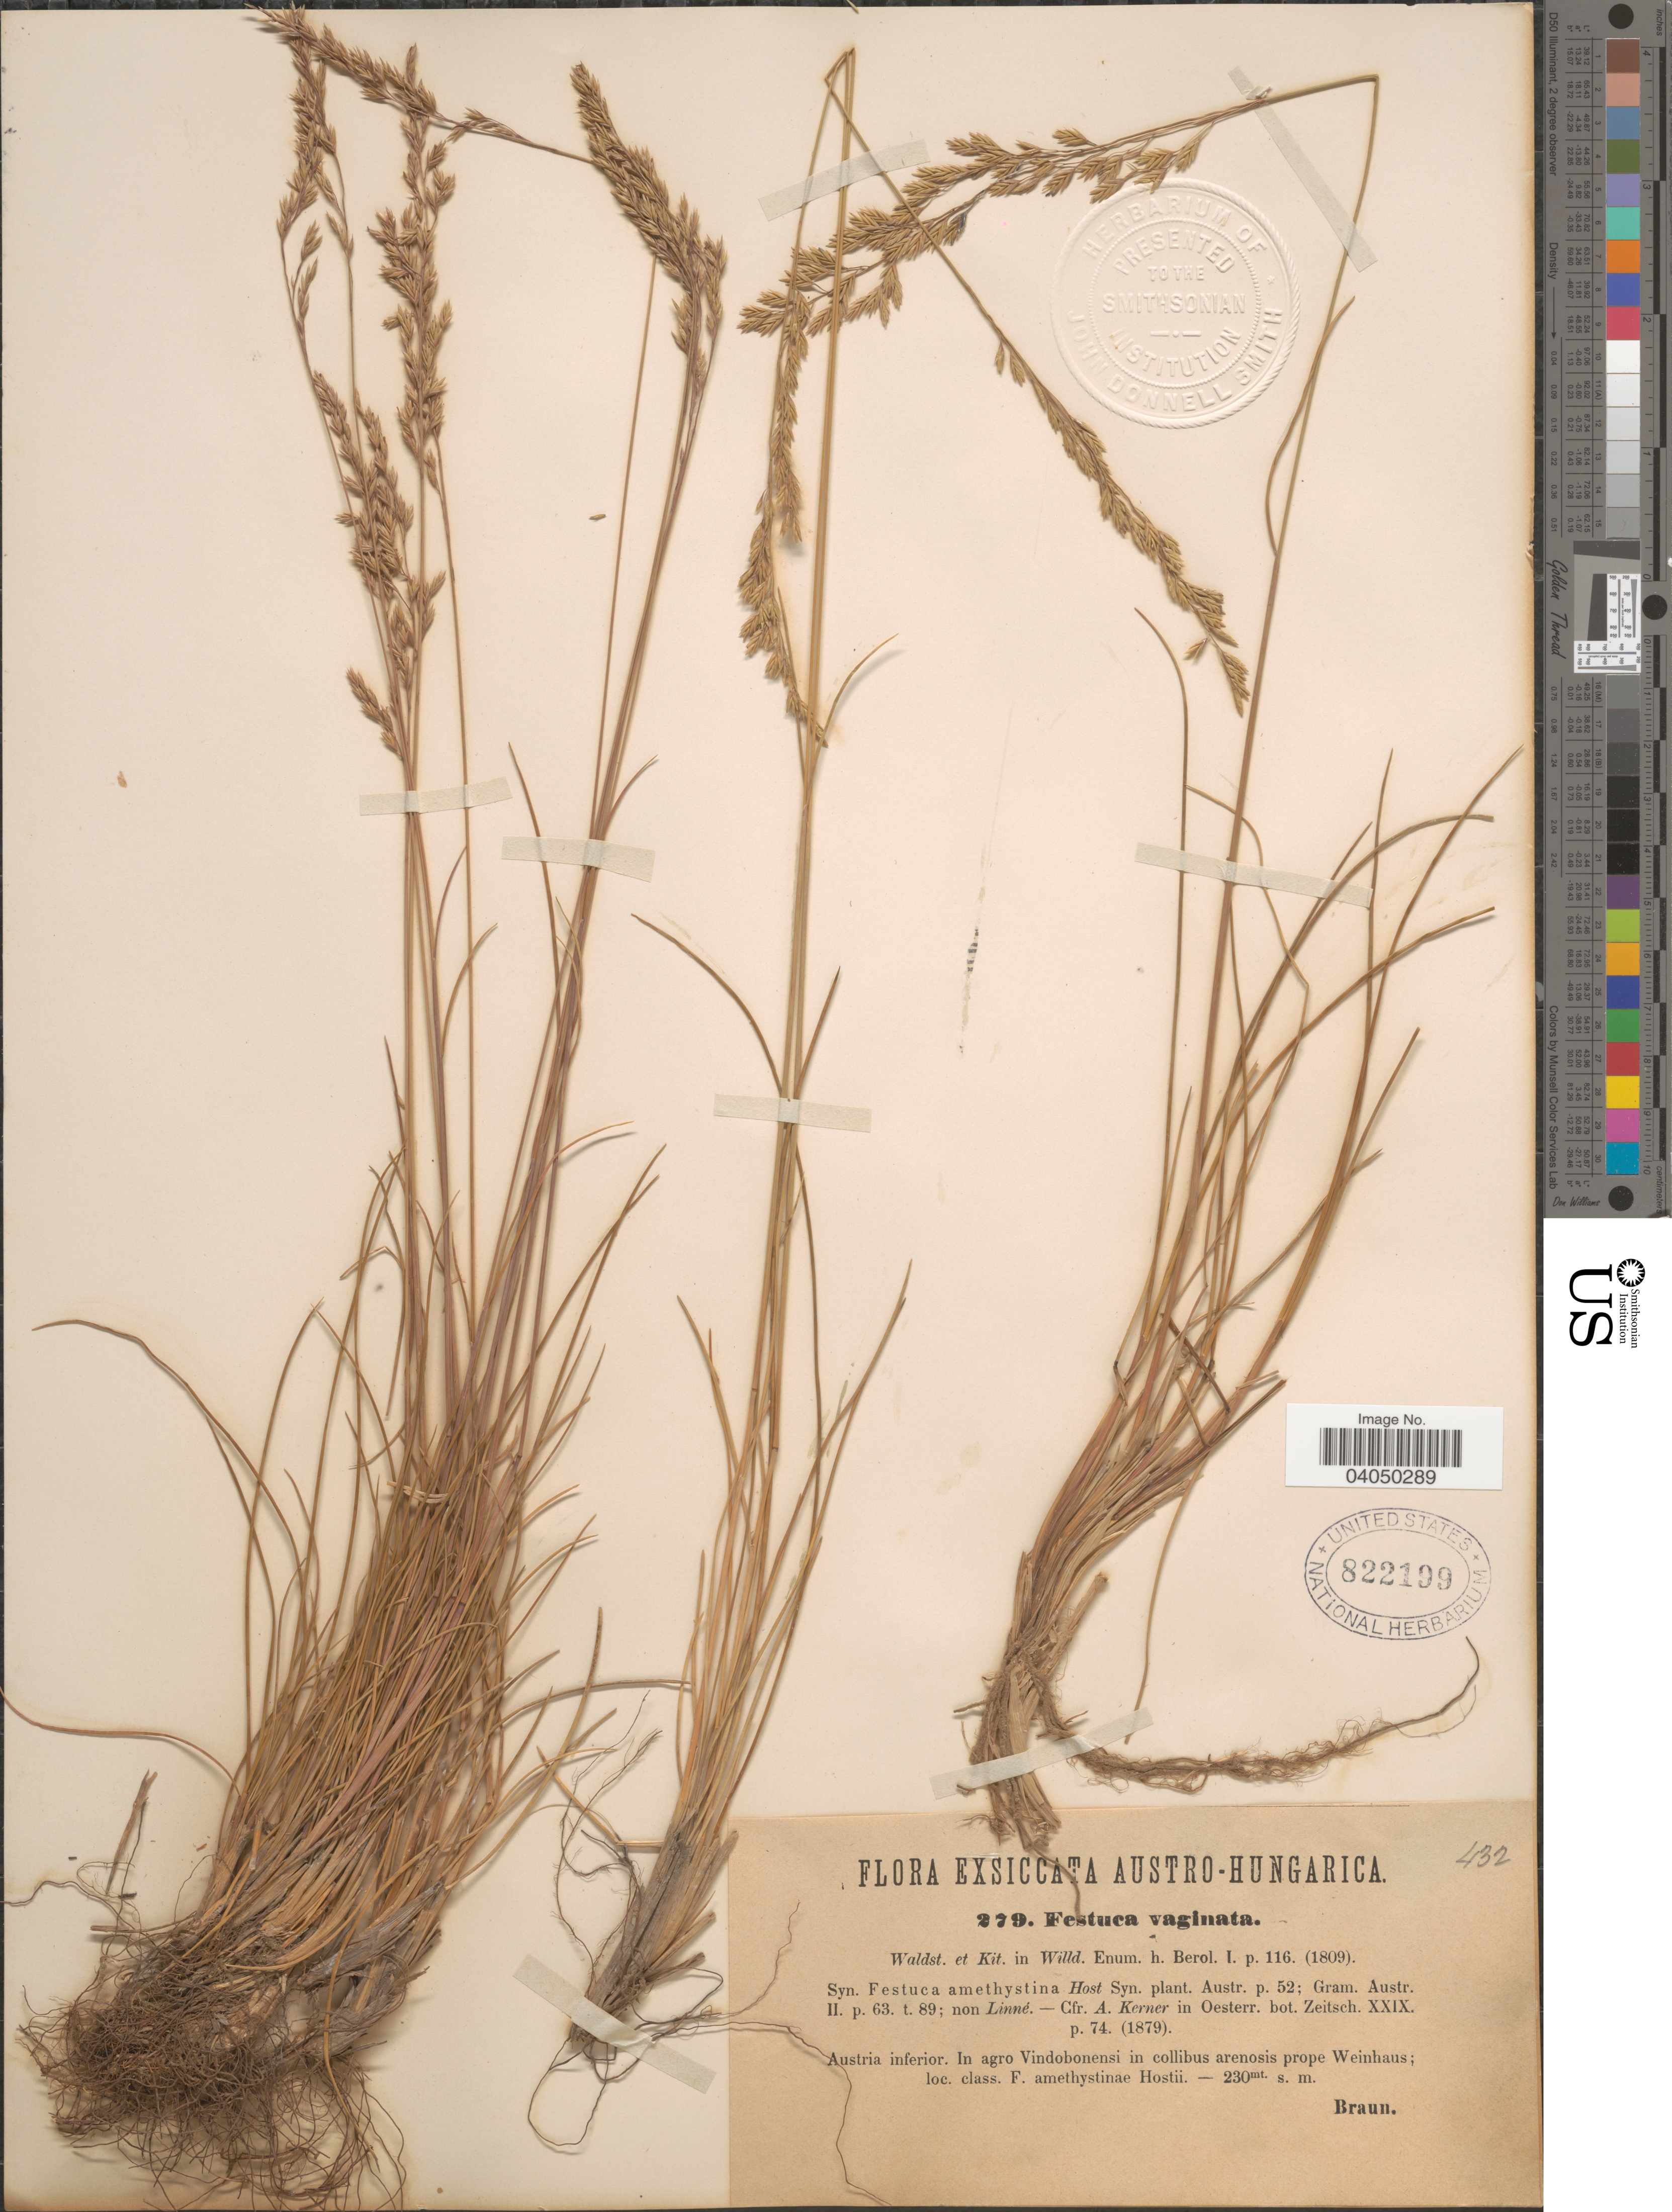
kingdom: Plantae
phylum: Tracheophyta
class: Liliopsida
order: Poales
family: Poaceae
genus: Festuca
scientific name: Festuca vaginata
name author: Waldst. & Kit. ex Willd.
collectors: Braun, --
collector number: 279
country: Austria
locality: Austro-Hungarica. Austria inferior. In agro Vindobonensi in collibus arenosis prope Weinhaus.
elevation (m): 230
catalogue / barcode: US 822199